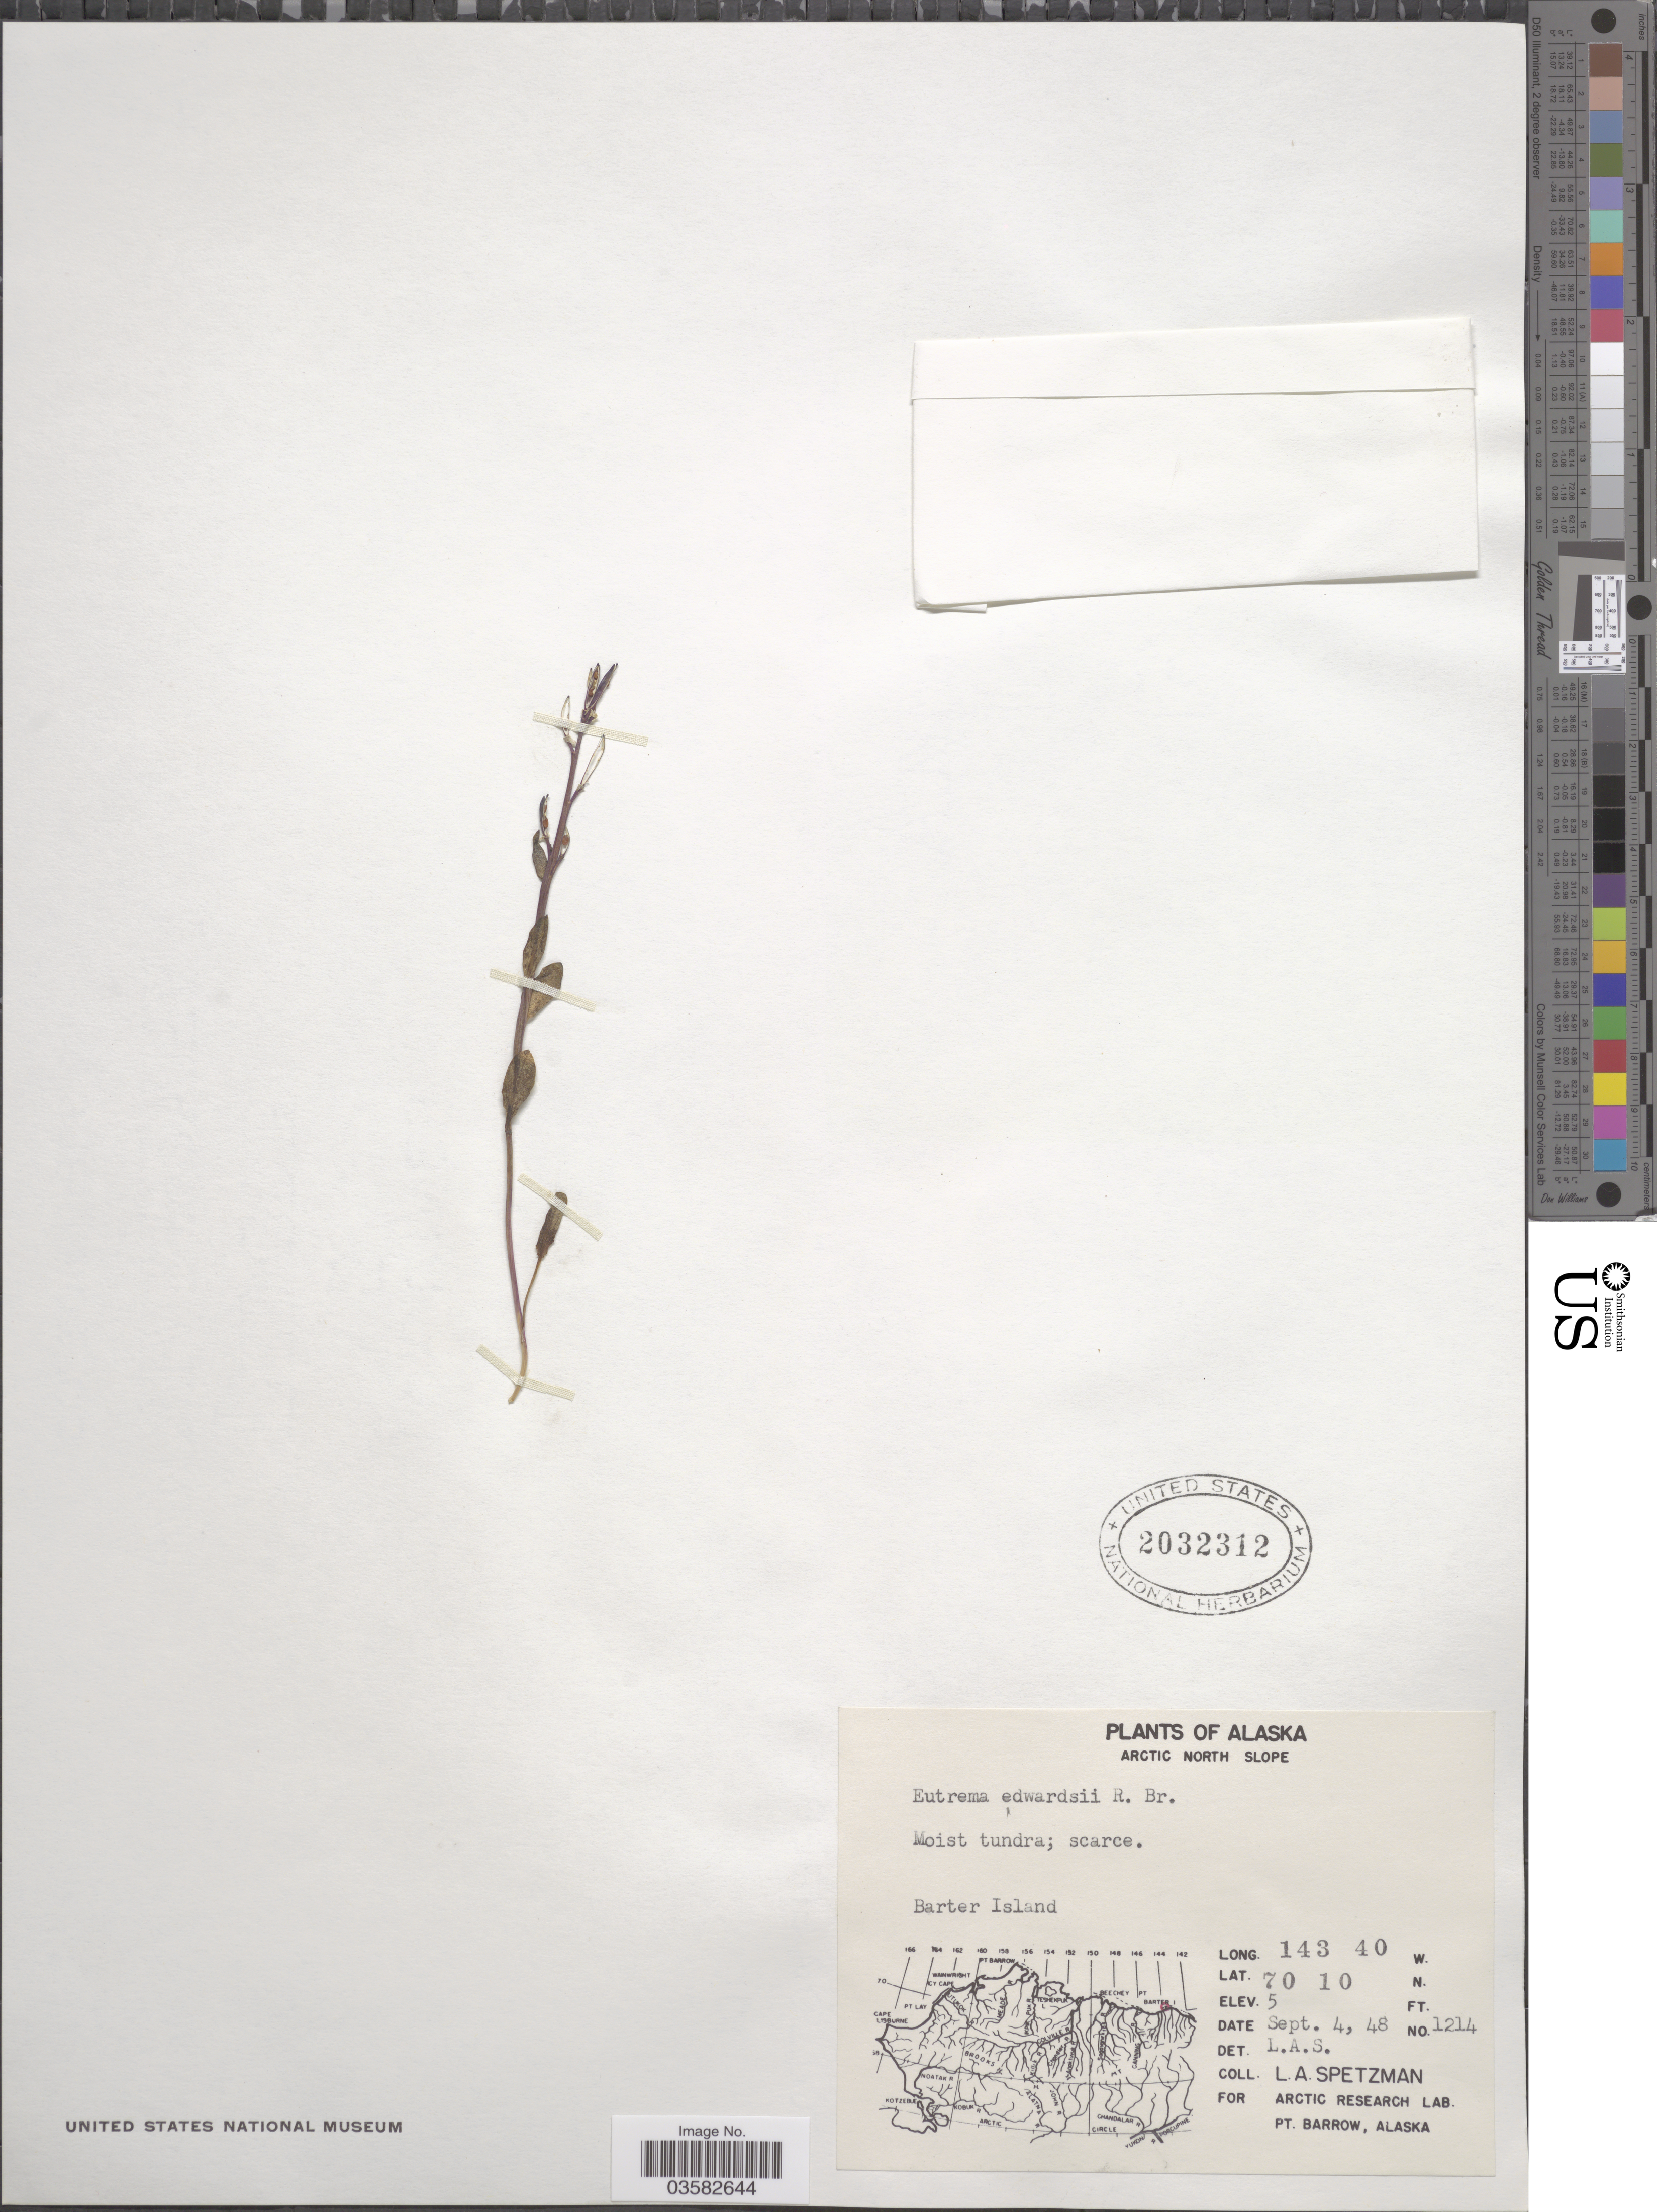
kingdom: Plantae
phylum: Tracheophyta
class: Magnoliopsida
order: Brassicales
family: Brassicaceae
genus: Eutrema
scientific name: Eutrema edwardsii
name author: R. Br.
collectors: L. Spetzman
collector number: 1214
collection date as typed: Transcribed d/m/y: 4/9/48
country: United States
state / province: Alaska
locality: Arctic North Slope. Barter Island.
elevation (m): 2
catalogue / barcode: US 2032312